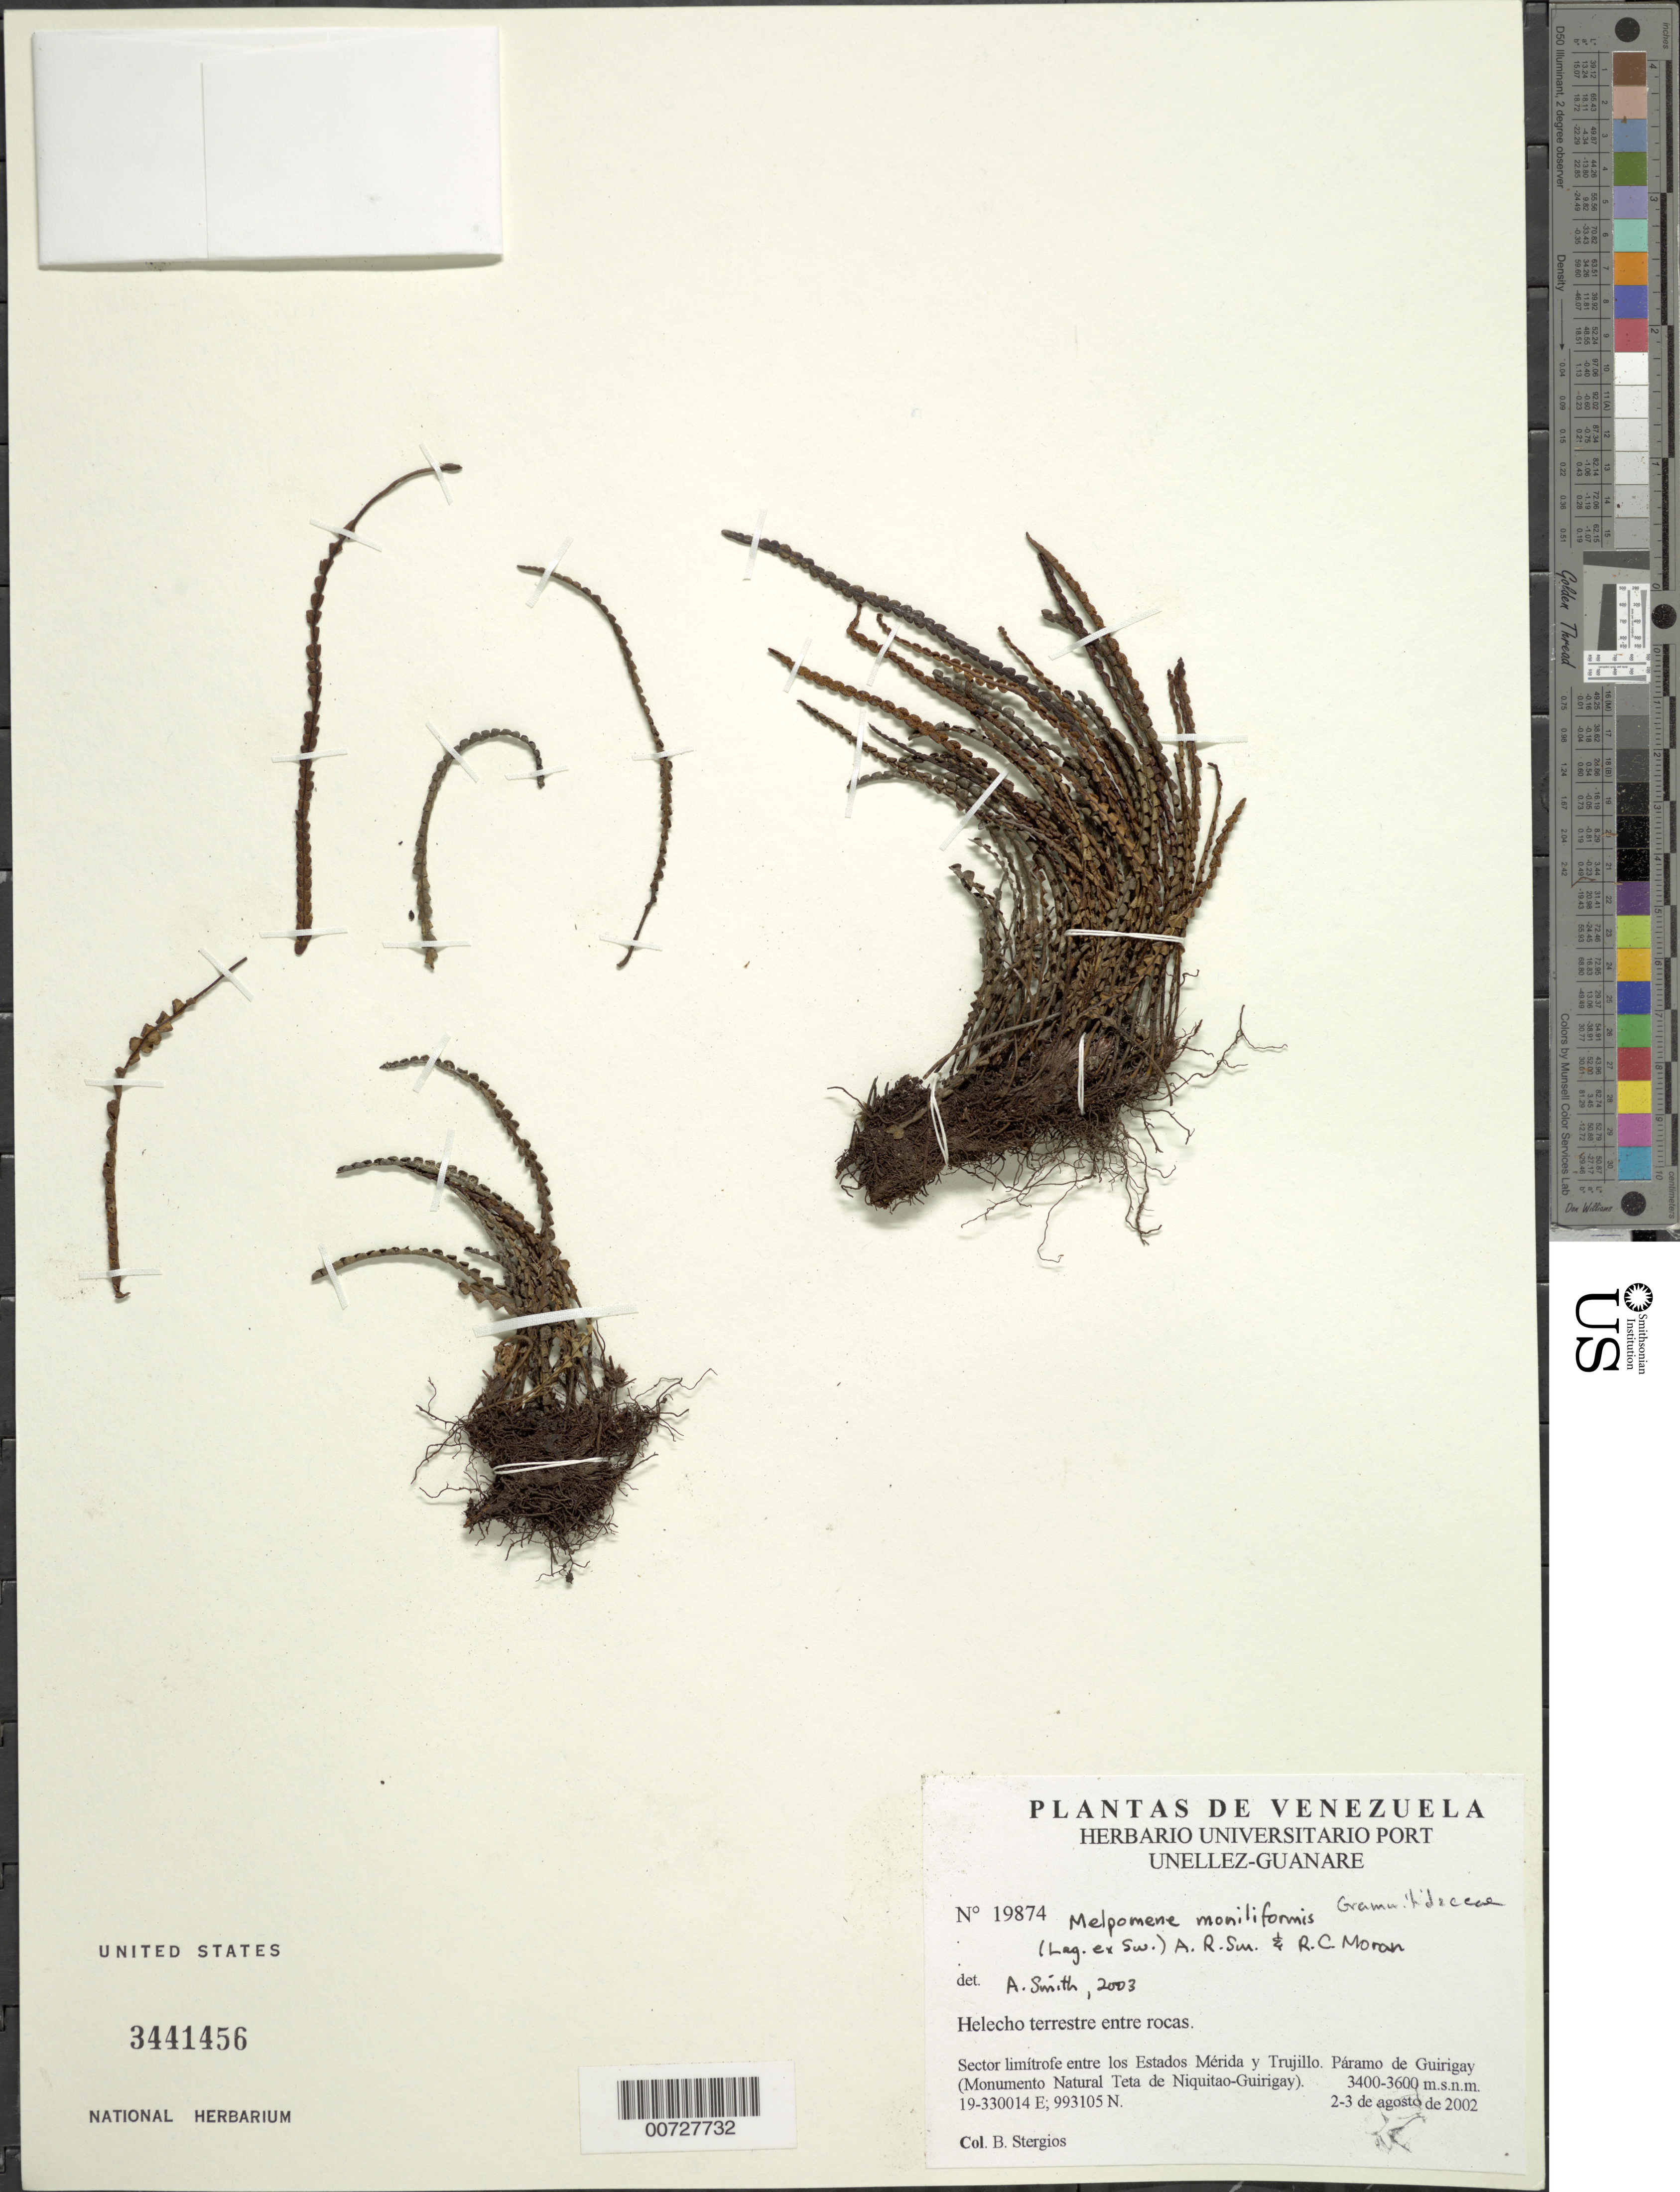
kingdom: Plantae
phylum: Tracheophyta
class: Polypodiopsida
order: Polypodiales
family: Polypodiaceae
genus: Melpomene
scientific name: Melpomene moniliformis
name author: (Lag. ex Sw.) A.R. Sm. & R.C. Moran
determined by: Smith, Alan R., (UC)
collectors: B. G. Stergios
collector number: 19874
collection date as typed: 02 Aug 2002 to 03 Aug 2002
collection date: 2002-08-02/2002-08-03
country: Venezuela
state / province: Trujillo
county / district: Boconó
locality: Páramo de Guirigay (Monumento Natural Teta de Niquitao-Guirigay). Sector limítrofe entre los Estados Mérida y Trujillo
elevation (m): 3400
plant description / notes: PORT, US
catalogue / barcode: US 3441456